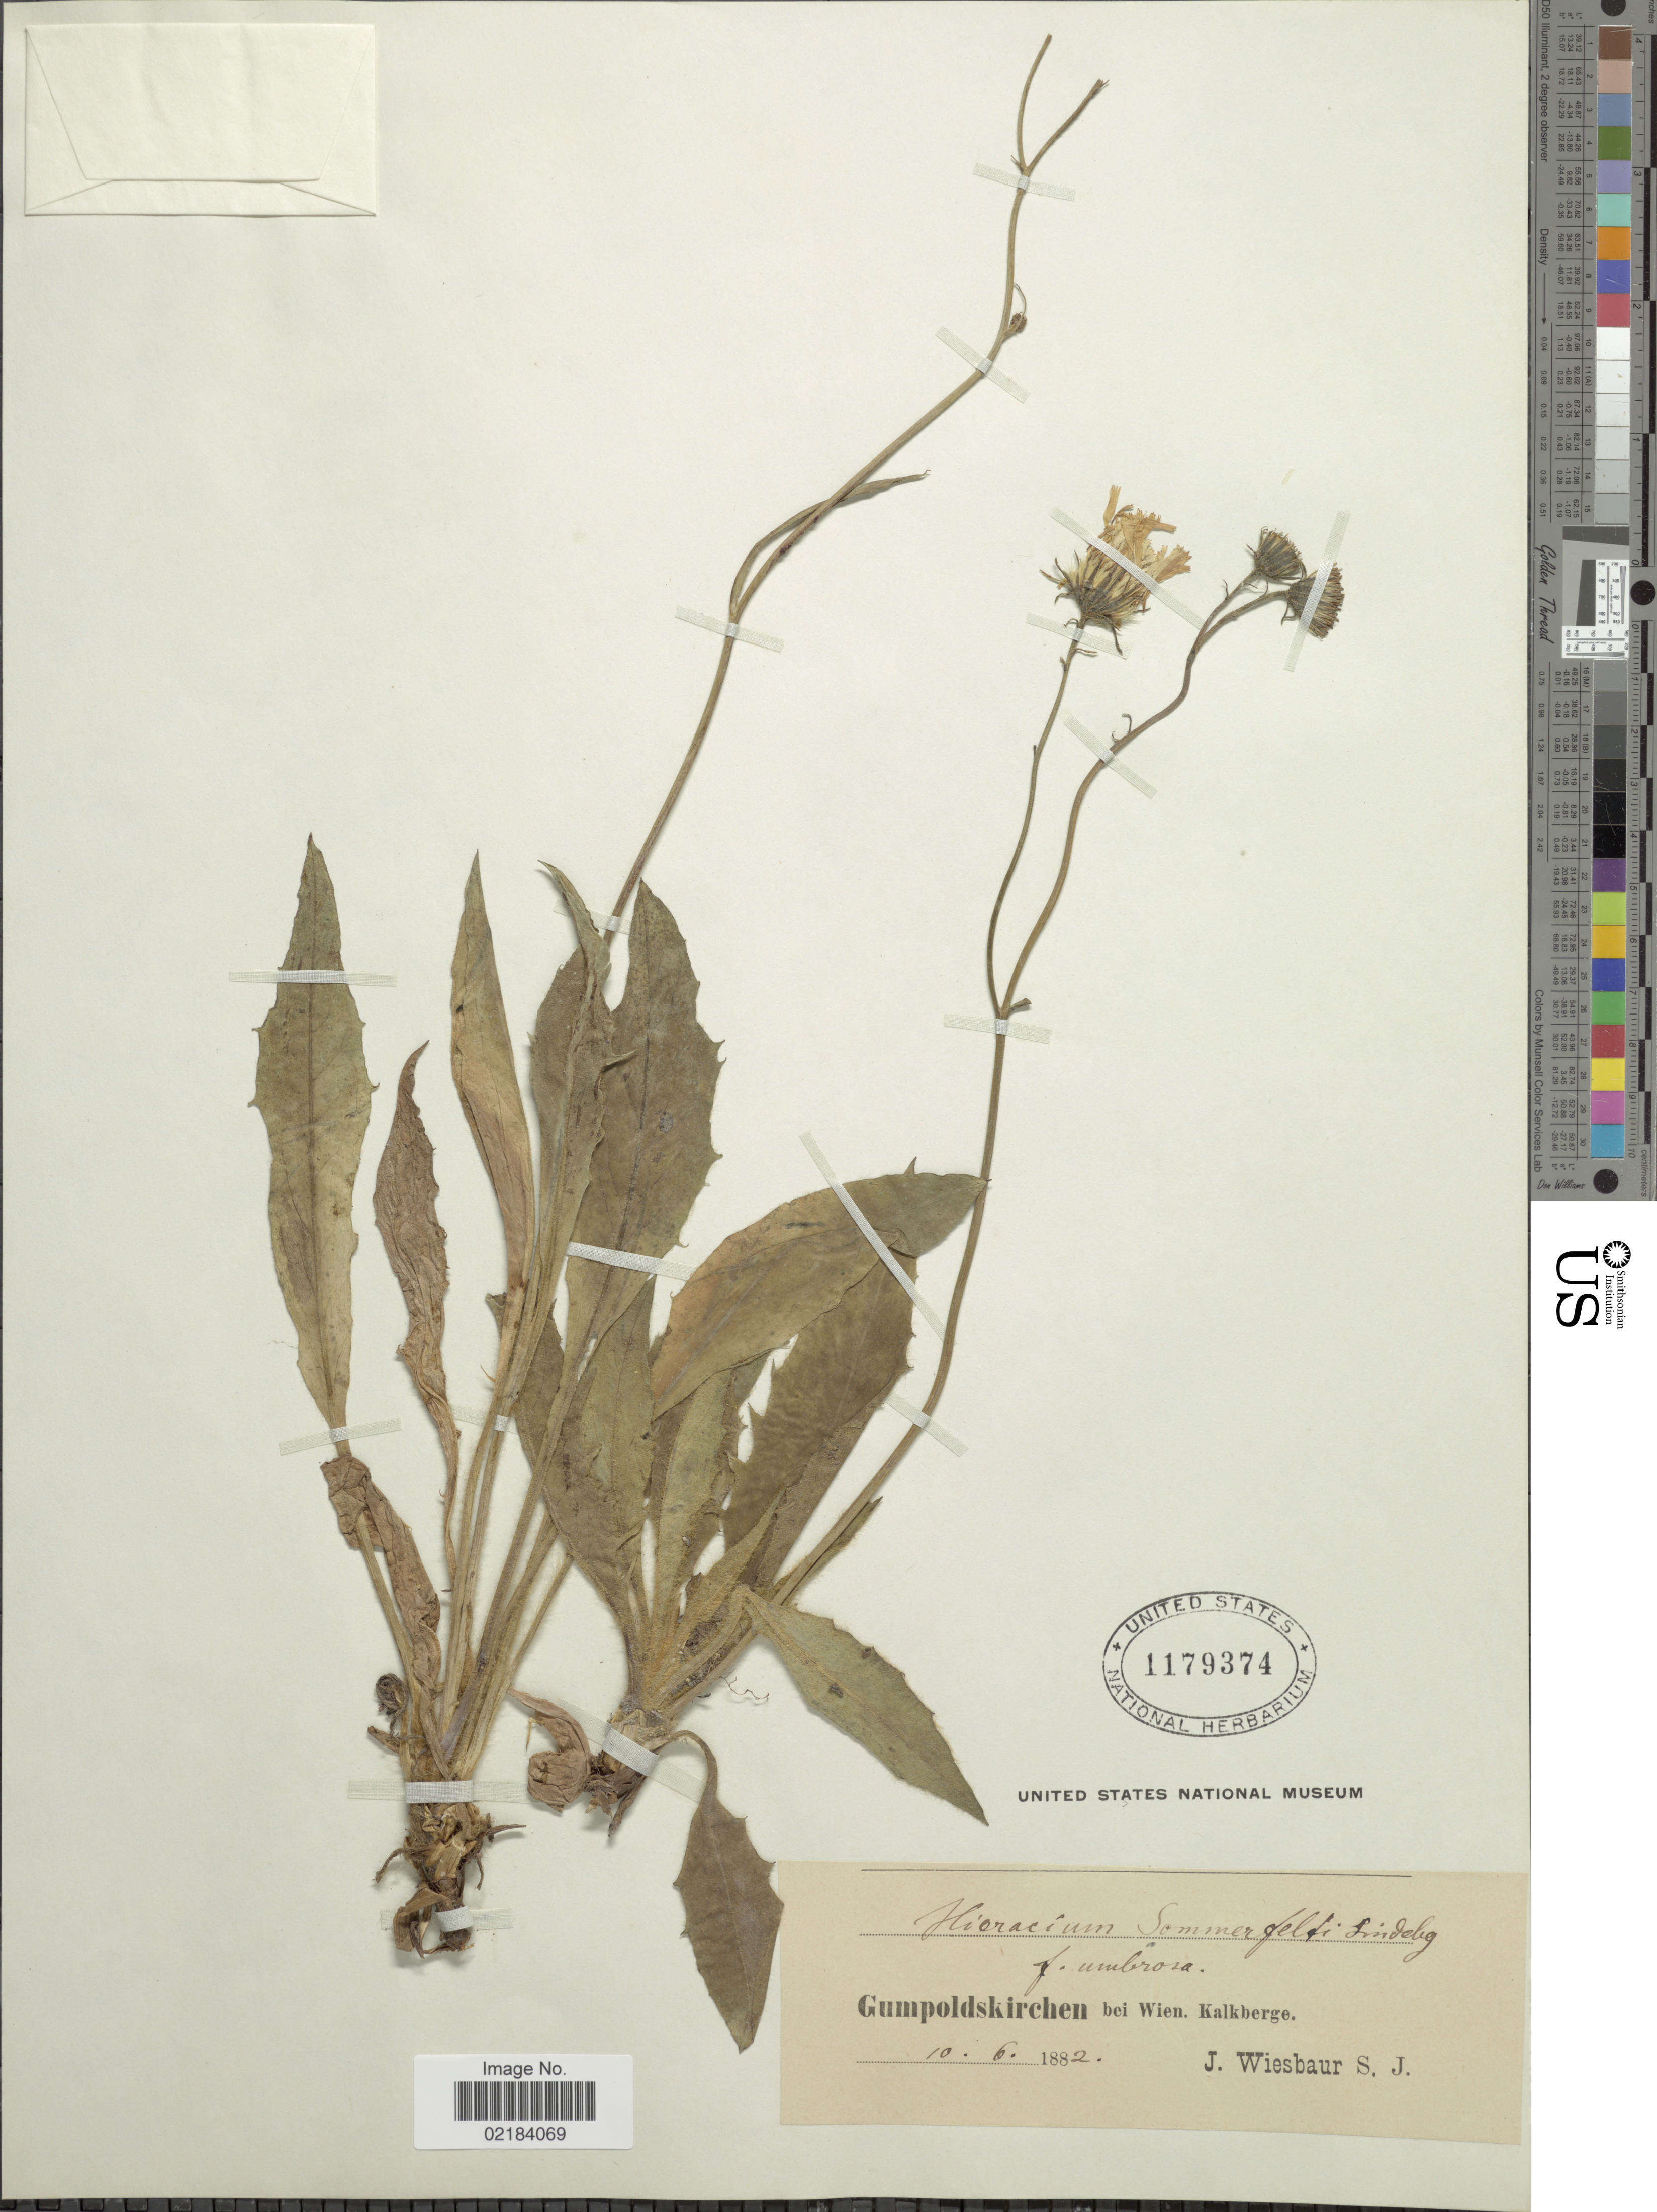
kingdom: Plantae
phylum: Tracheophyta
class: Magnoliopsida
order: Asterales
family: Asteraceae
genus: Hieracium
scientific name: Hieracium sommerfeltii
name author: Lindeb.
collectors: J. Wiesbaur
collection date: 1882-06-10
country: Austria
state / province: Wien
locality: Gumpoldskirchen bei Wien. Kalkberge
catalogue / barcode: US 1179374